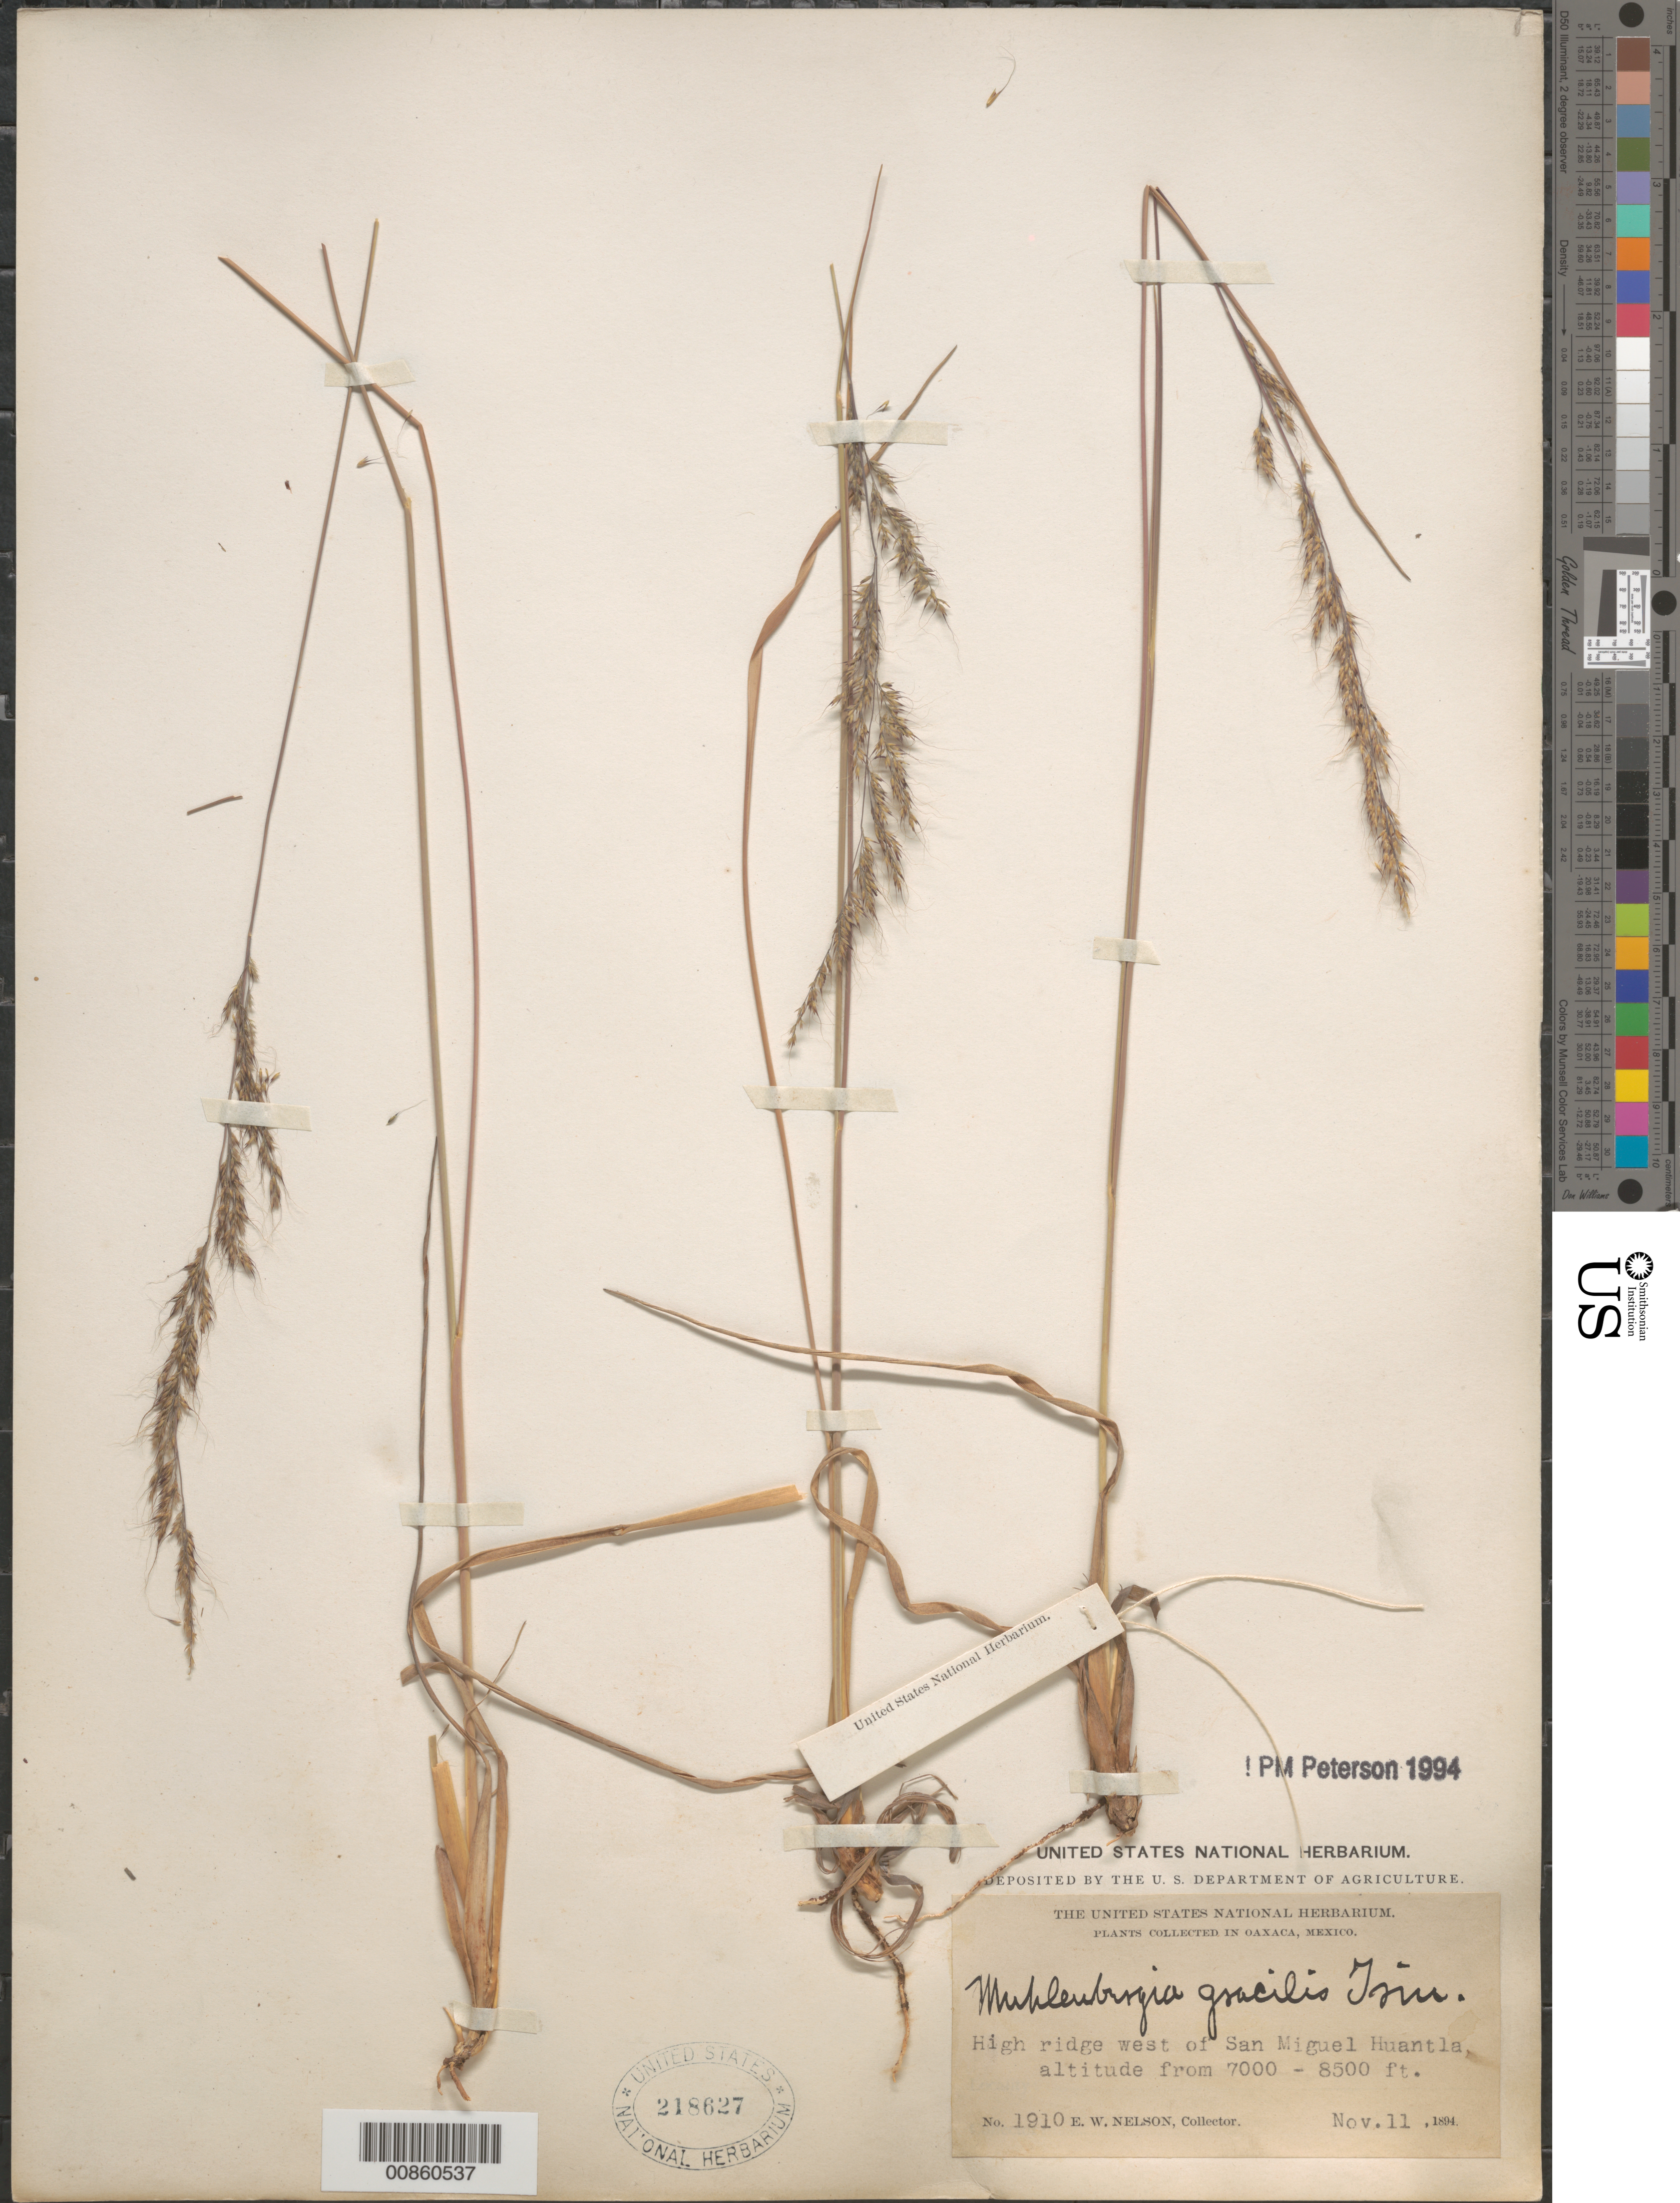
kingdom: Plantae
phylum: Tracheophyta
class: Liliopsida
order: Poales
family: Poaceae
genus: Muhlenbergia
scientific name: Muhlenbergia montana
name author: (Nutt.) Hitchc.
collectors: E. W. Nelson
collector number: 1910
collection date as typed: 11 Nov 1894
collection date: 1894-11-11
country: Mexico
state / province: Oaxaca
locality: High ridge W of San Miguel Huantla, Oax.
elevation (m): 2591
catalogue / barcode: US 218627